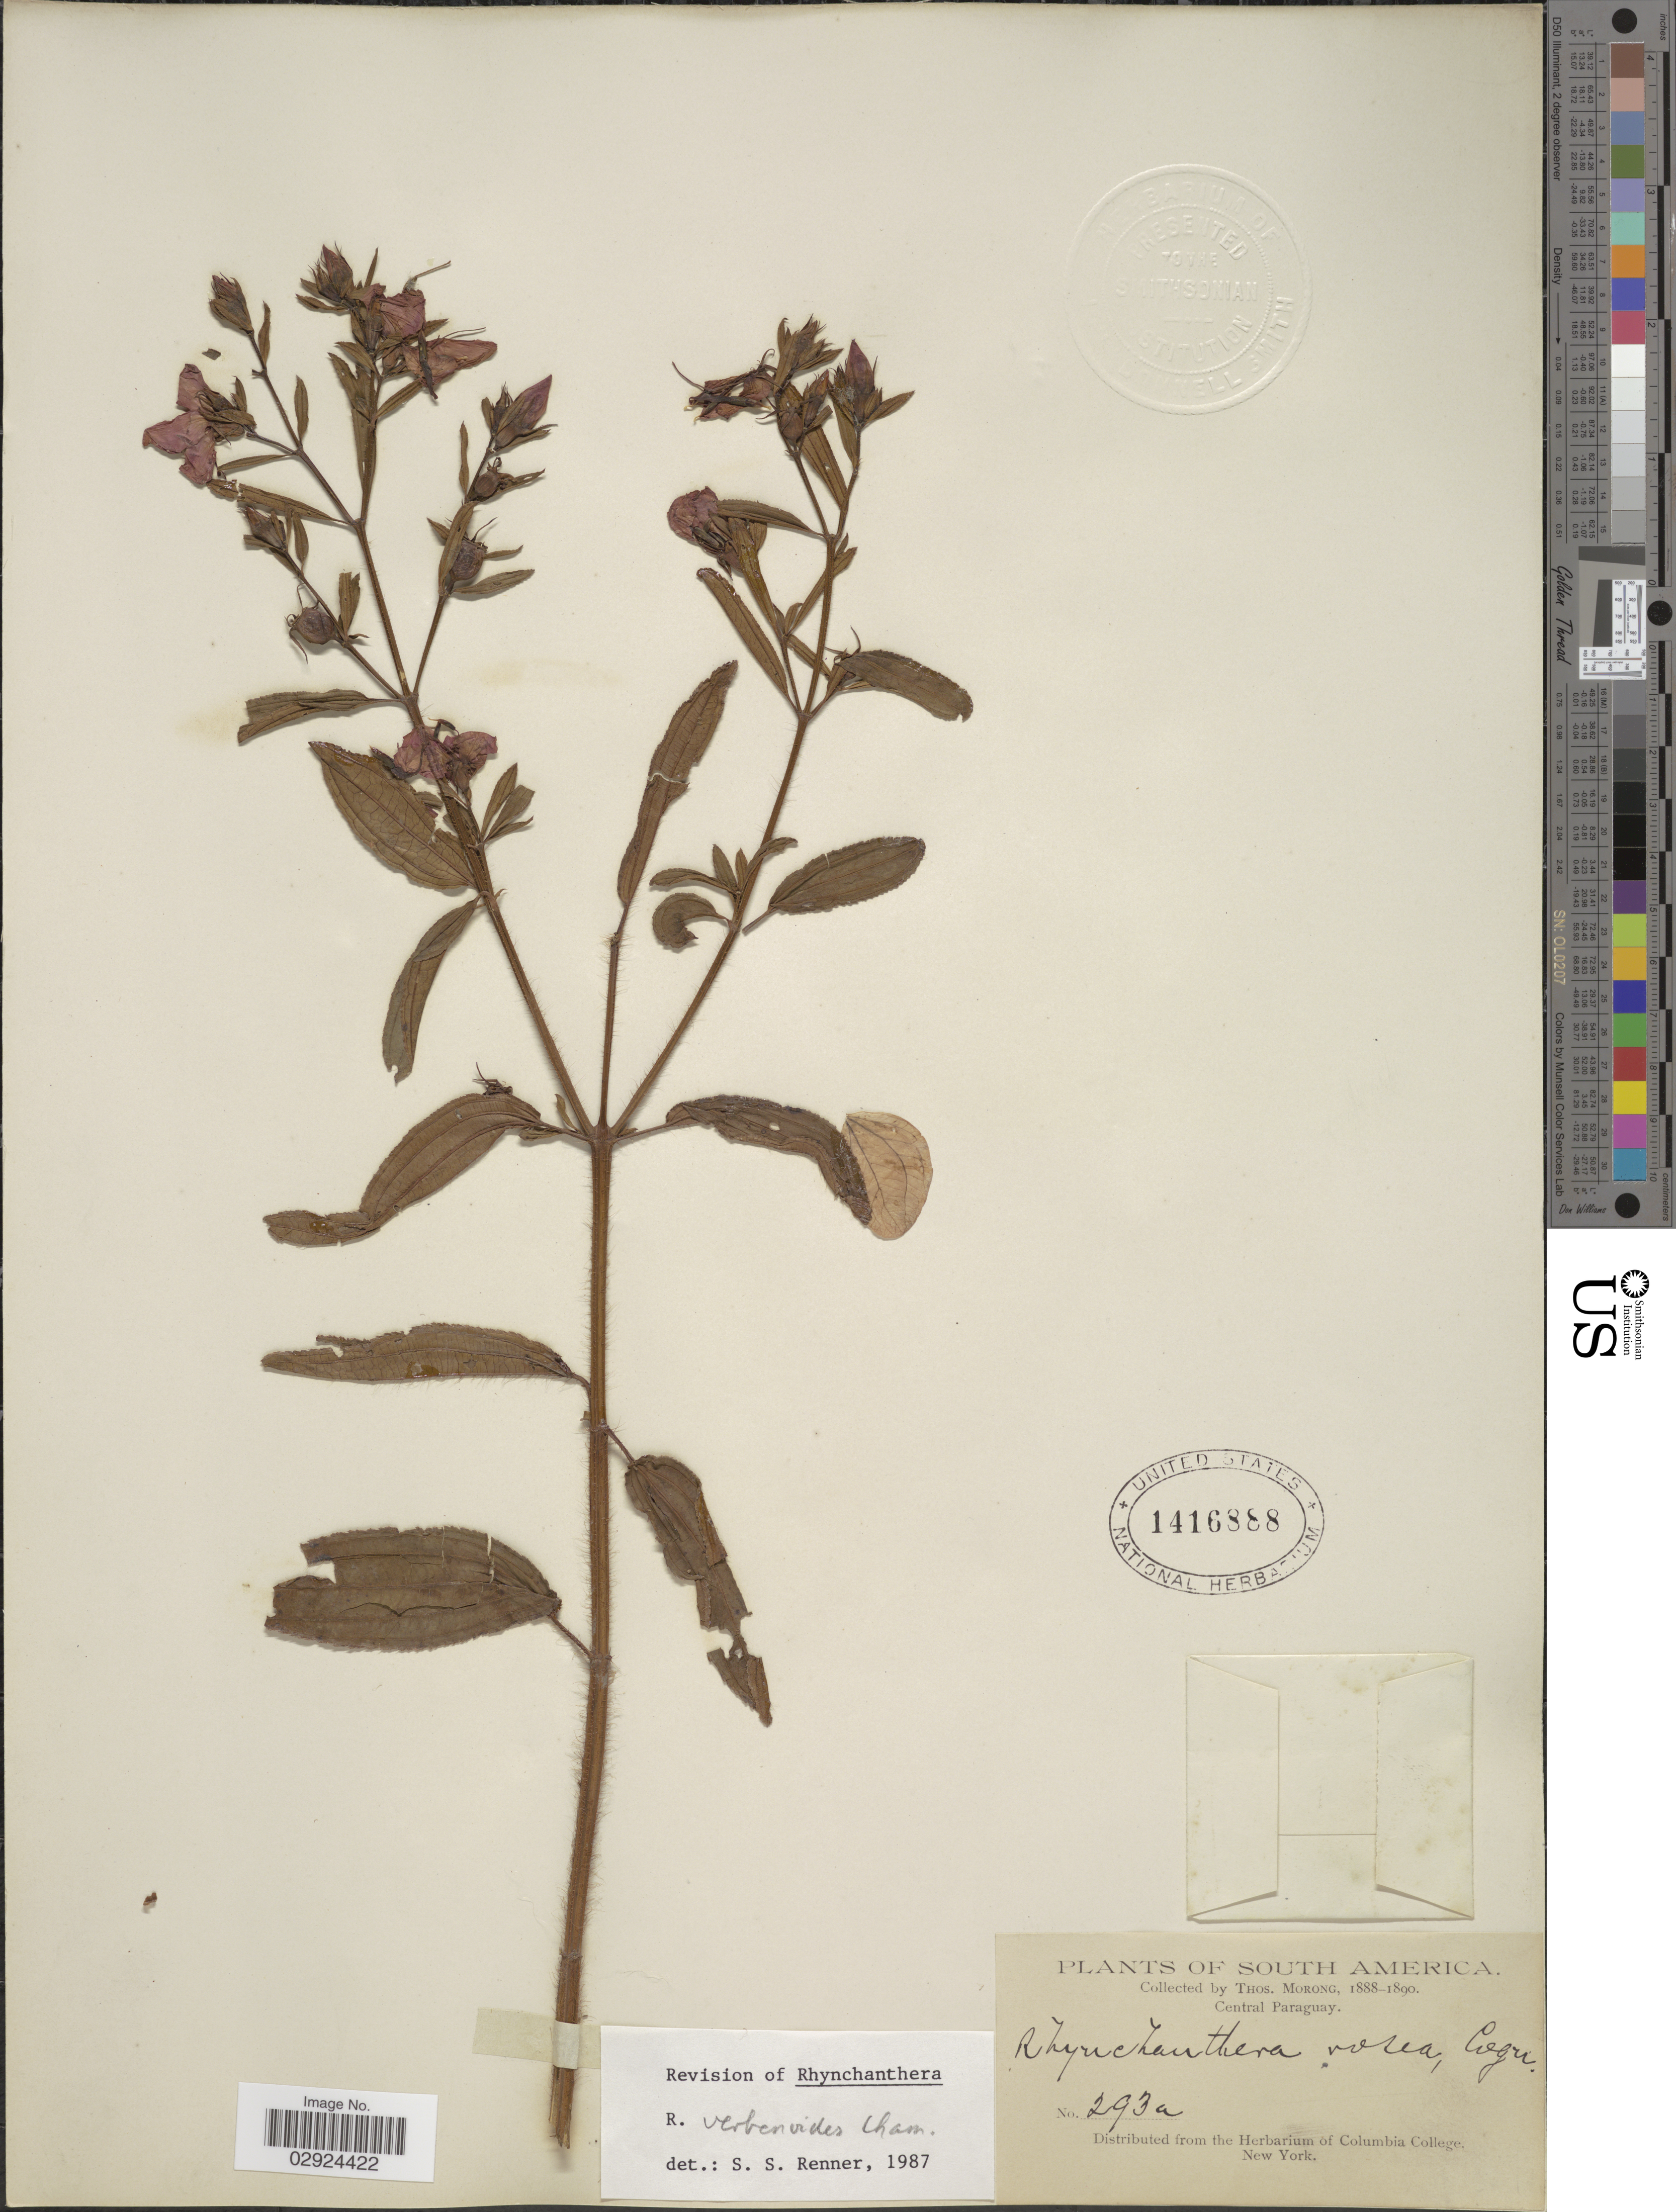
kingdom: Plantae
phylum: Tracheophyta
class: Magnoliopsida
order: Myrtales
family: Melastomataceae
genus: Rhynchanthera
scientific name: Rhynchanthera verbenoides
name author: Cham.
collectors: ex herb. T. Morong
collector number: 293a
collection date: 1888/1890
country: Paraguay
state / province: Central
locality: Central Paraguay.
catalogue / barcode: US 1416888